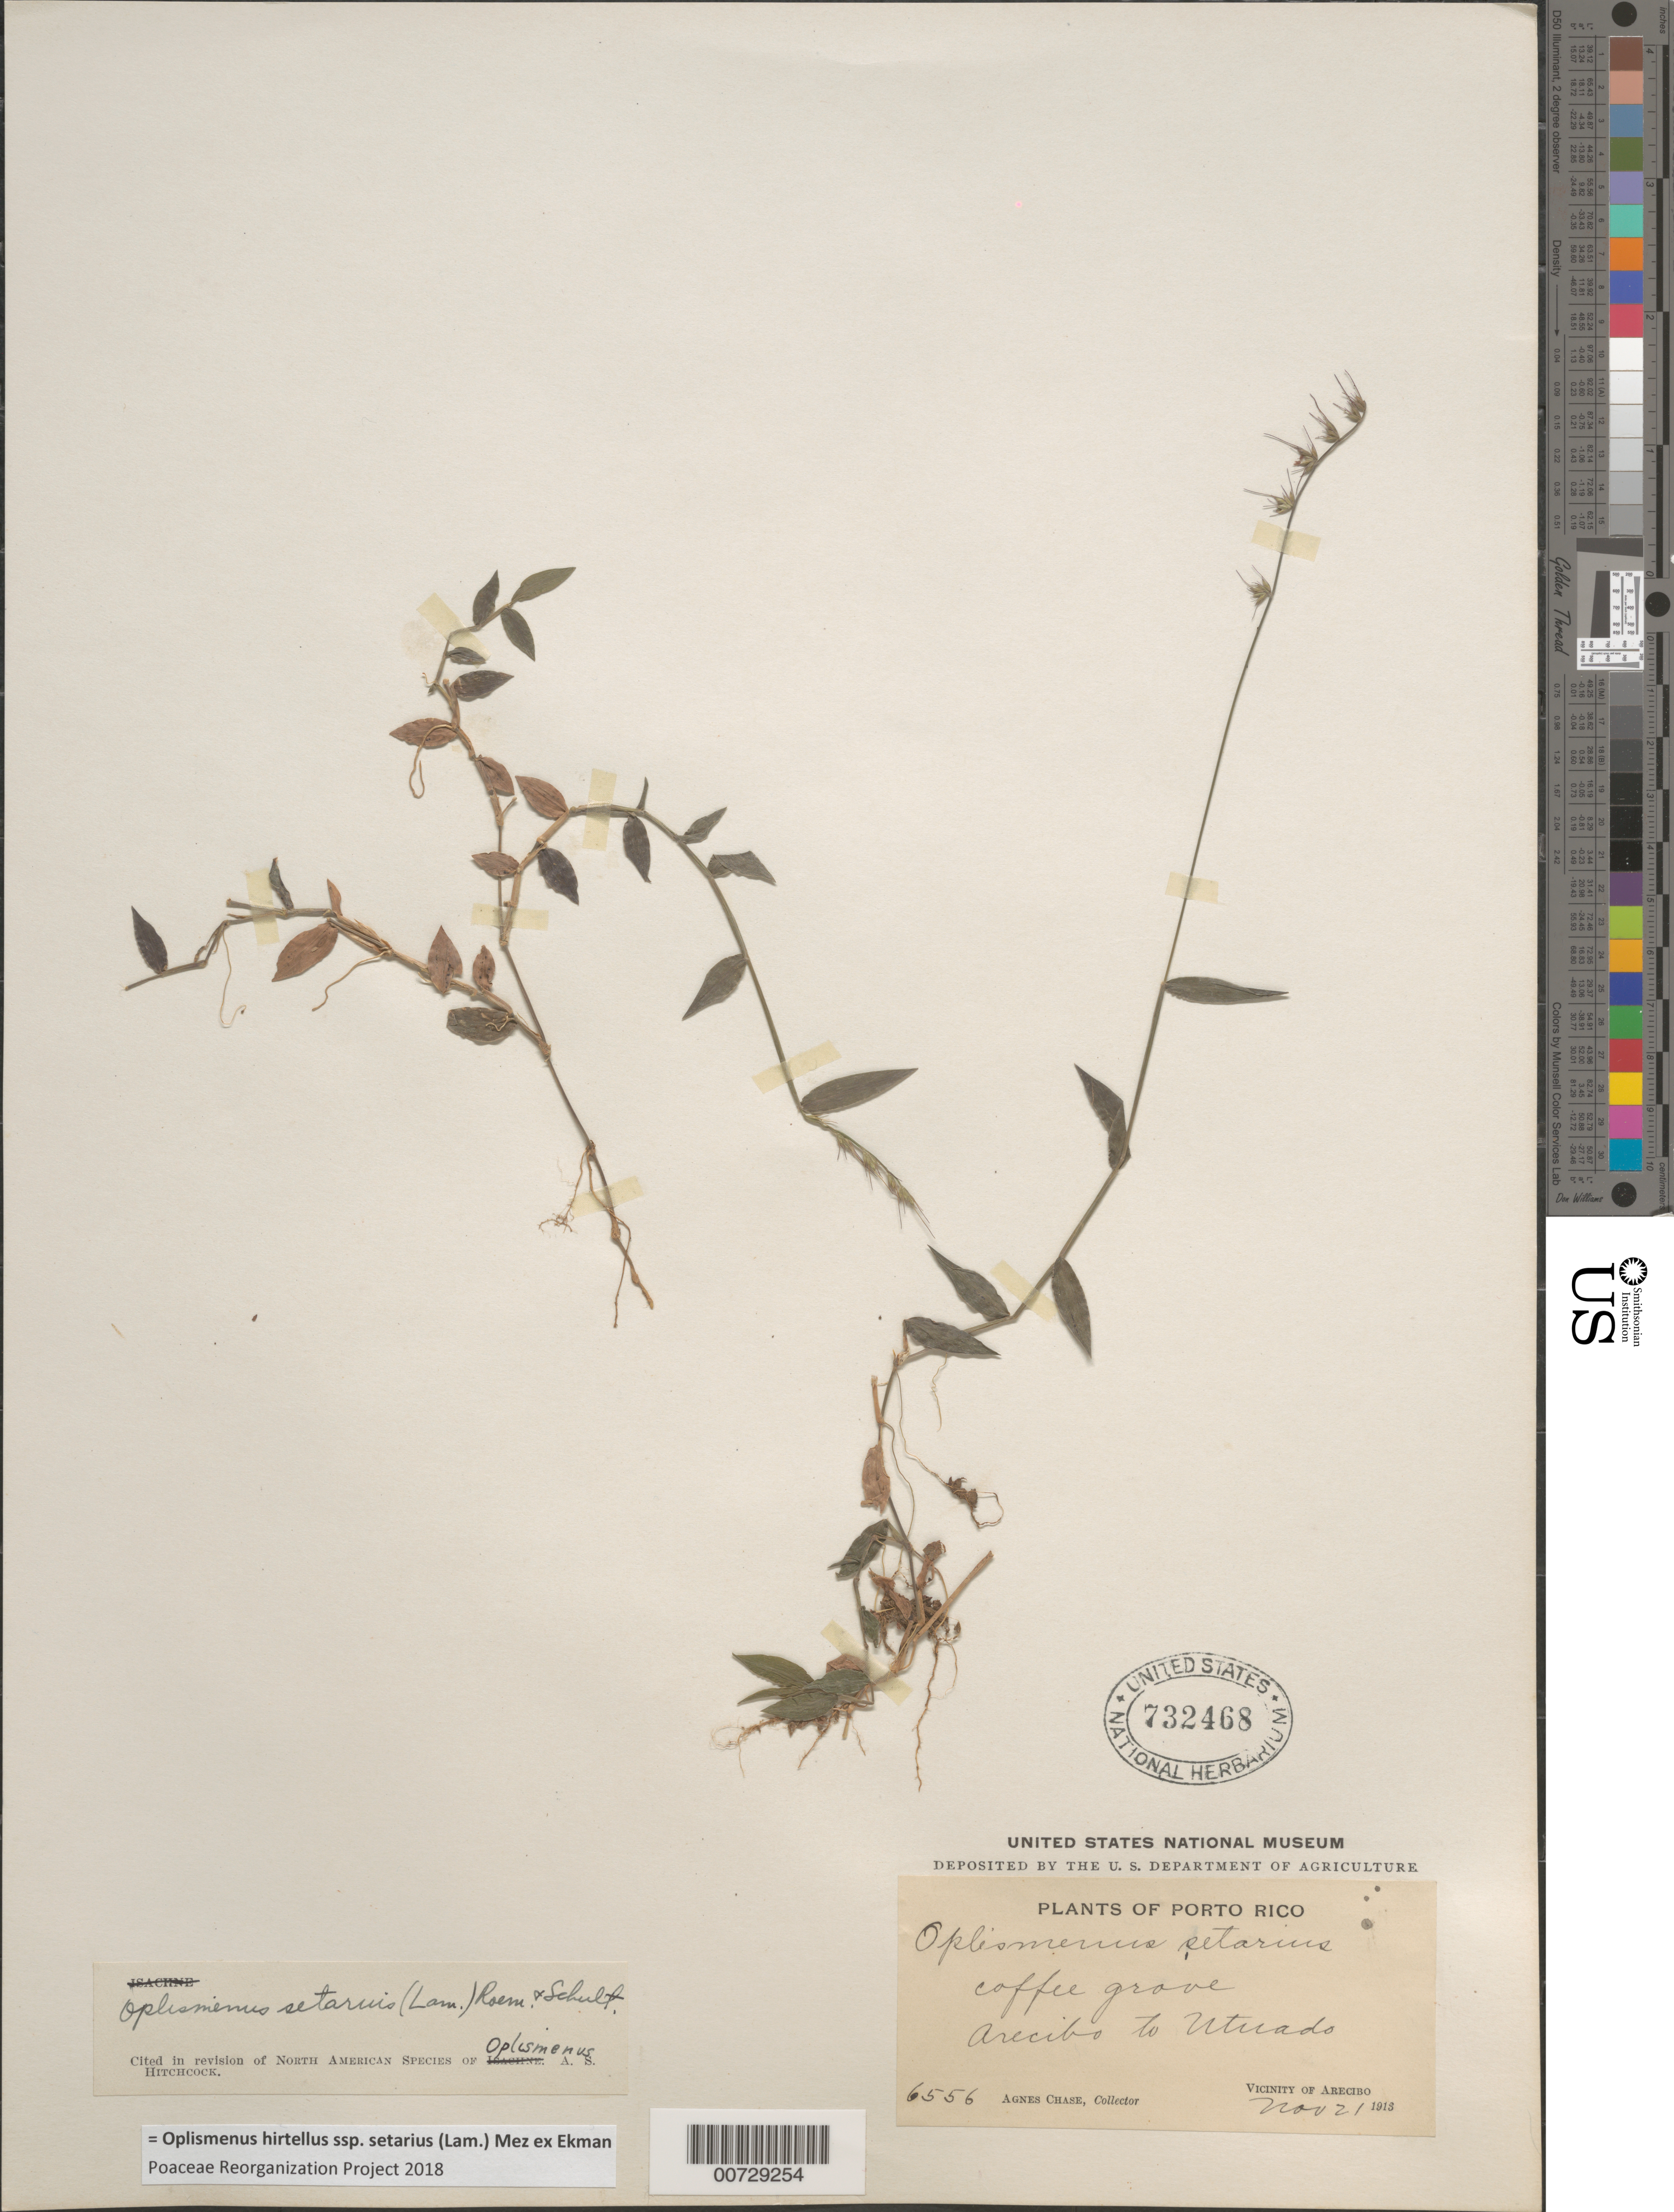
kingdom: Plantae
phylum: Tracheophyta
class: Liliopsida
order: Poales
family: Poaceae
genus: Oplismenus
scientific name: Oplismenus hirtellus subsp. setarius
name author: (Lam.) Mez ex Ekman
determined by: Poaceae Reorganization Project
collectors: A. Chase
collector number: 6556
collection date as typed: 21 Nov 1913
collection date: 1913-11-21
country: Puerto Rico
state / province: Arecibo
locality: Arecibo to Utuado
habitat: Coffee grove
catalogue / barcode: US 732468